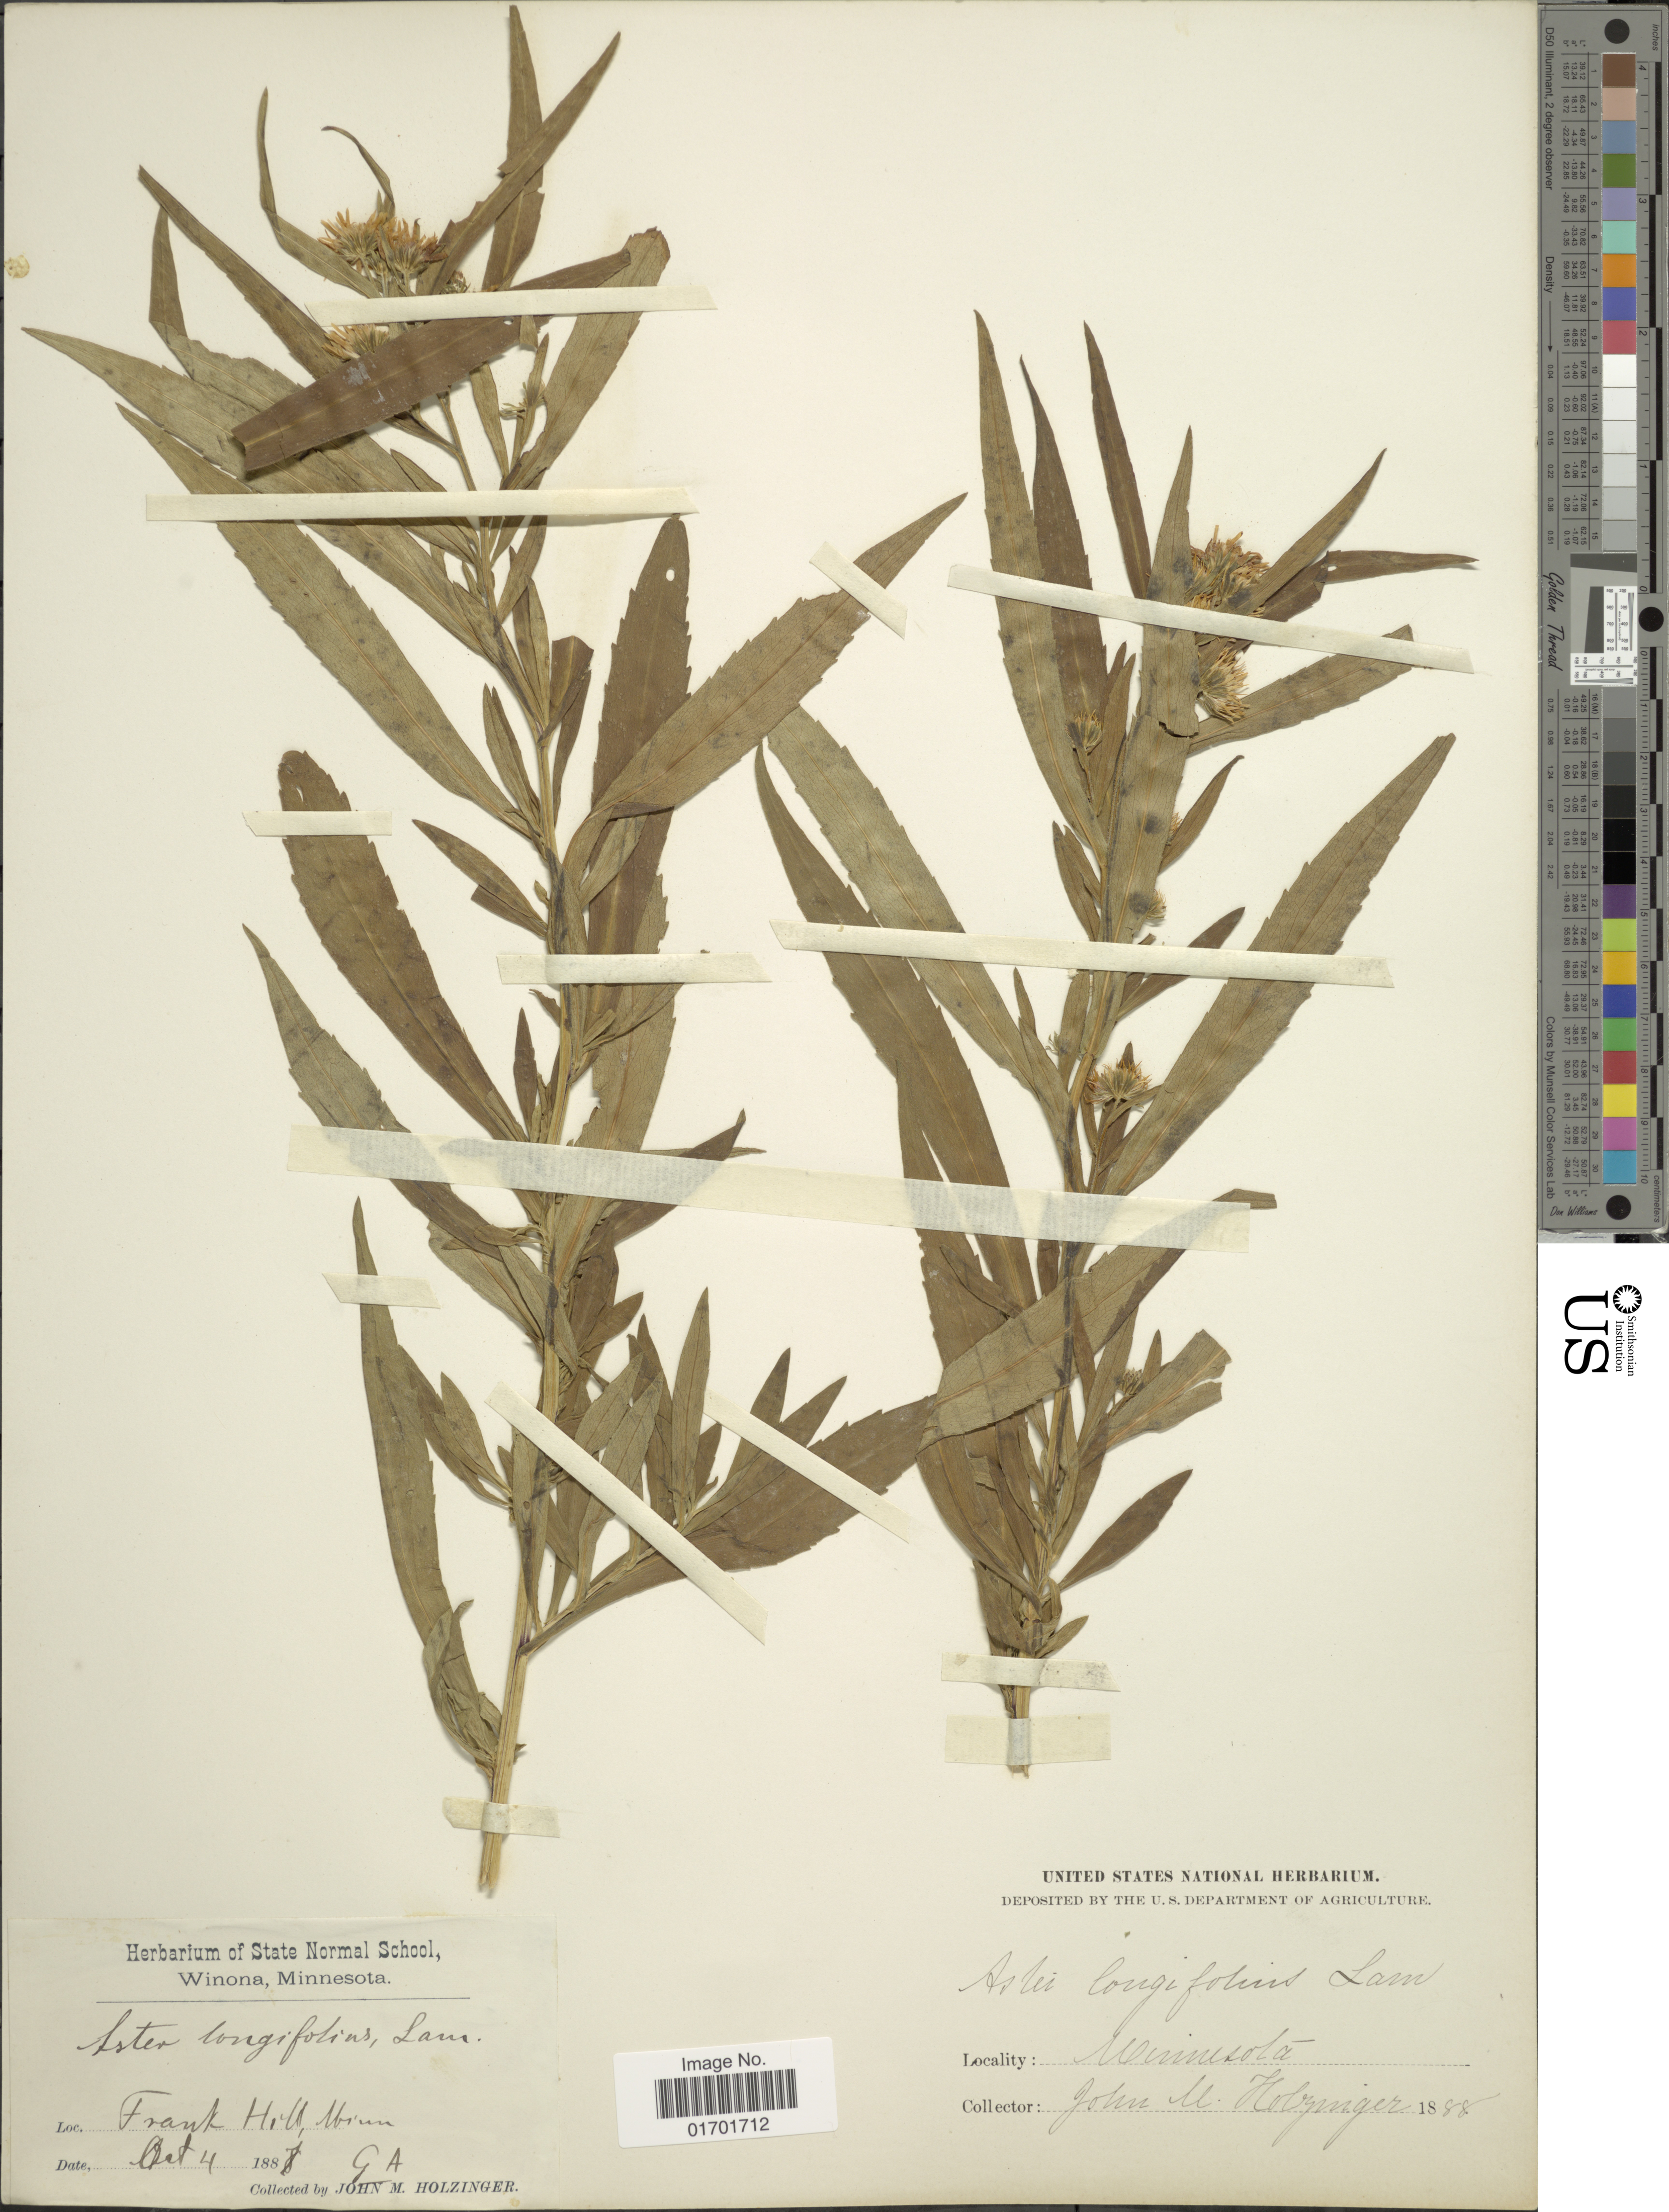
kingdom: Plantae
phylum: Tracheophyta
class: Magnoliopsida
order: Asterales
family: Asteraceae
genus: Symphyotrichum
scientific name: Symphyotrichum lanceolatum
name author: (Willd.) G.L. Nesom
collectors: G. A. Holzinger & J. M. Holzinger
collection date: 1887-10-04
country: United States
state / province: Minnesota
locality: Winona, Frank Hill.